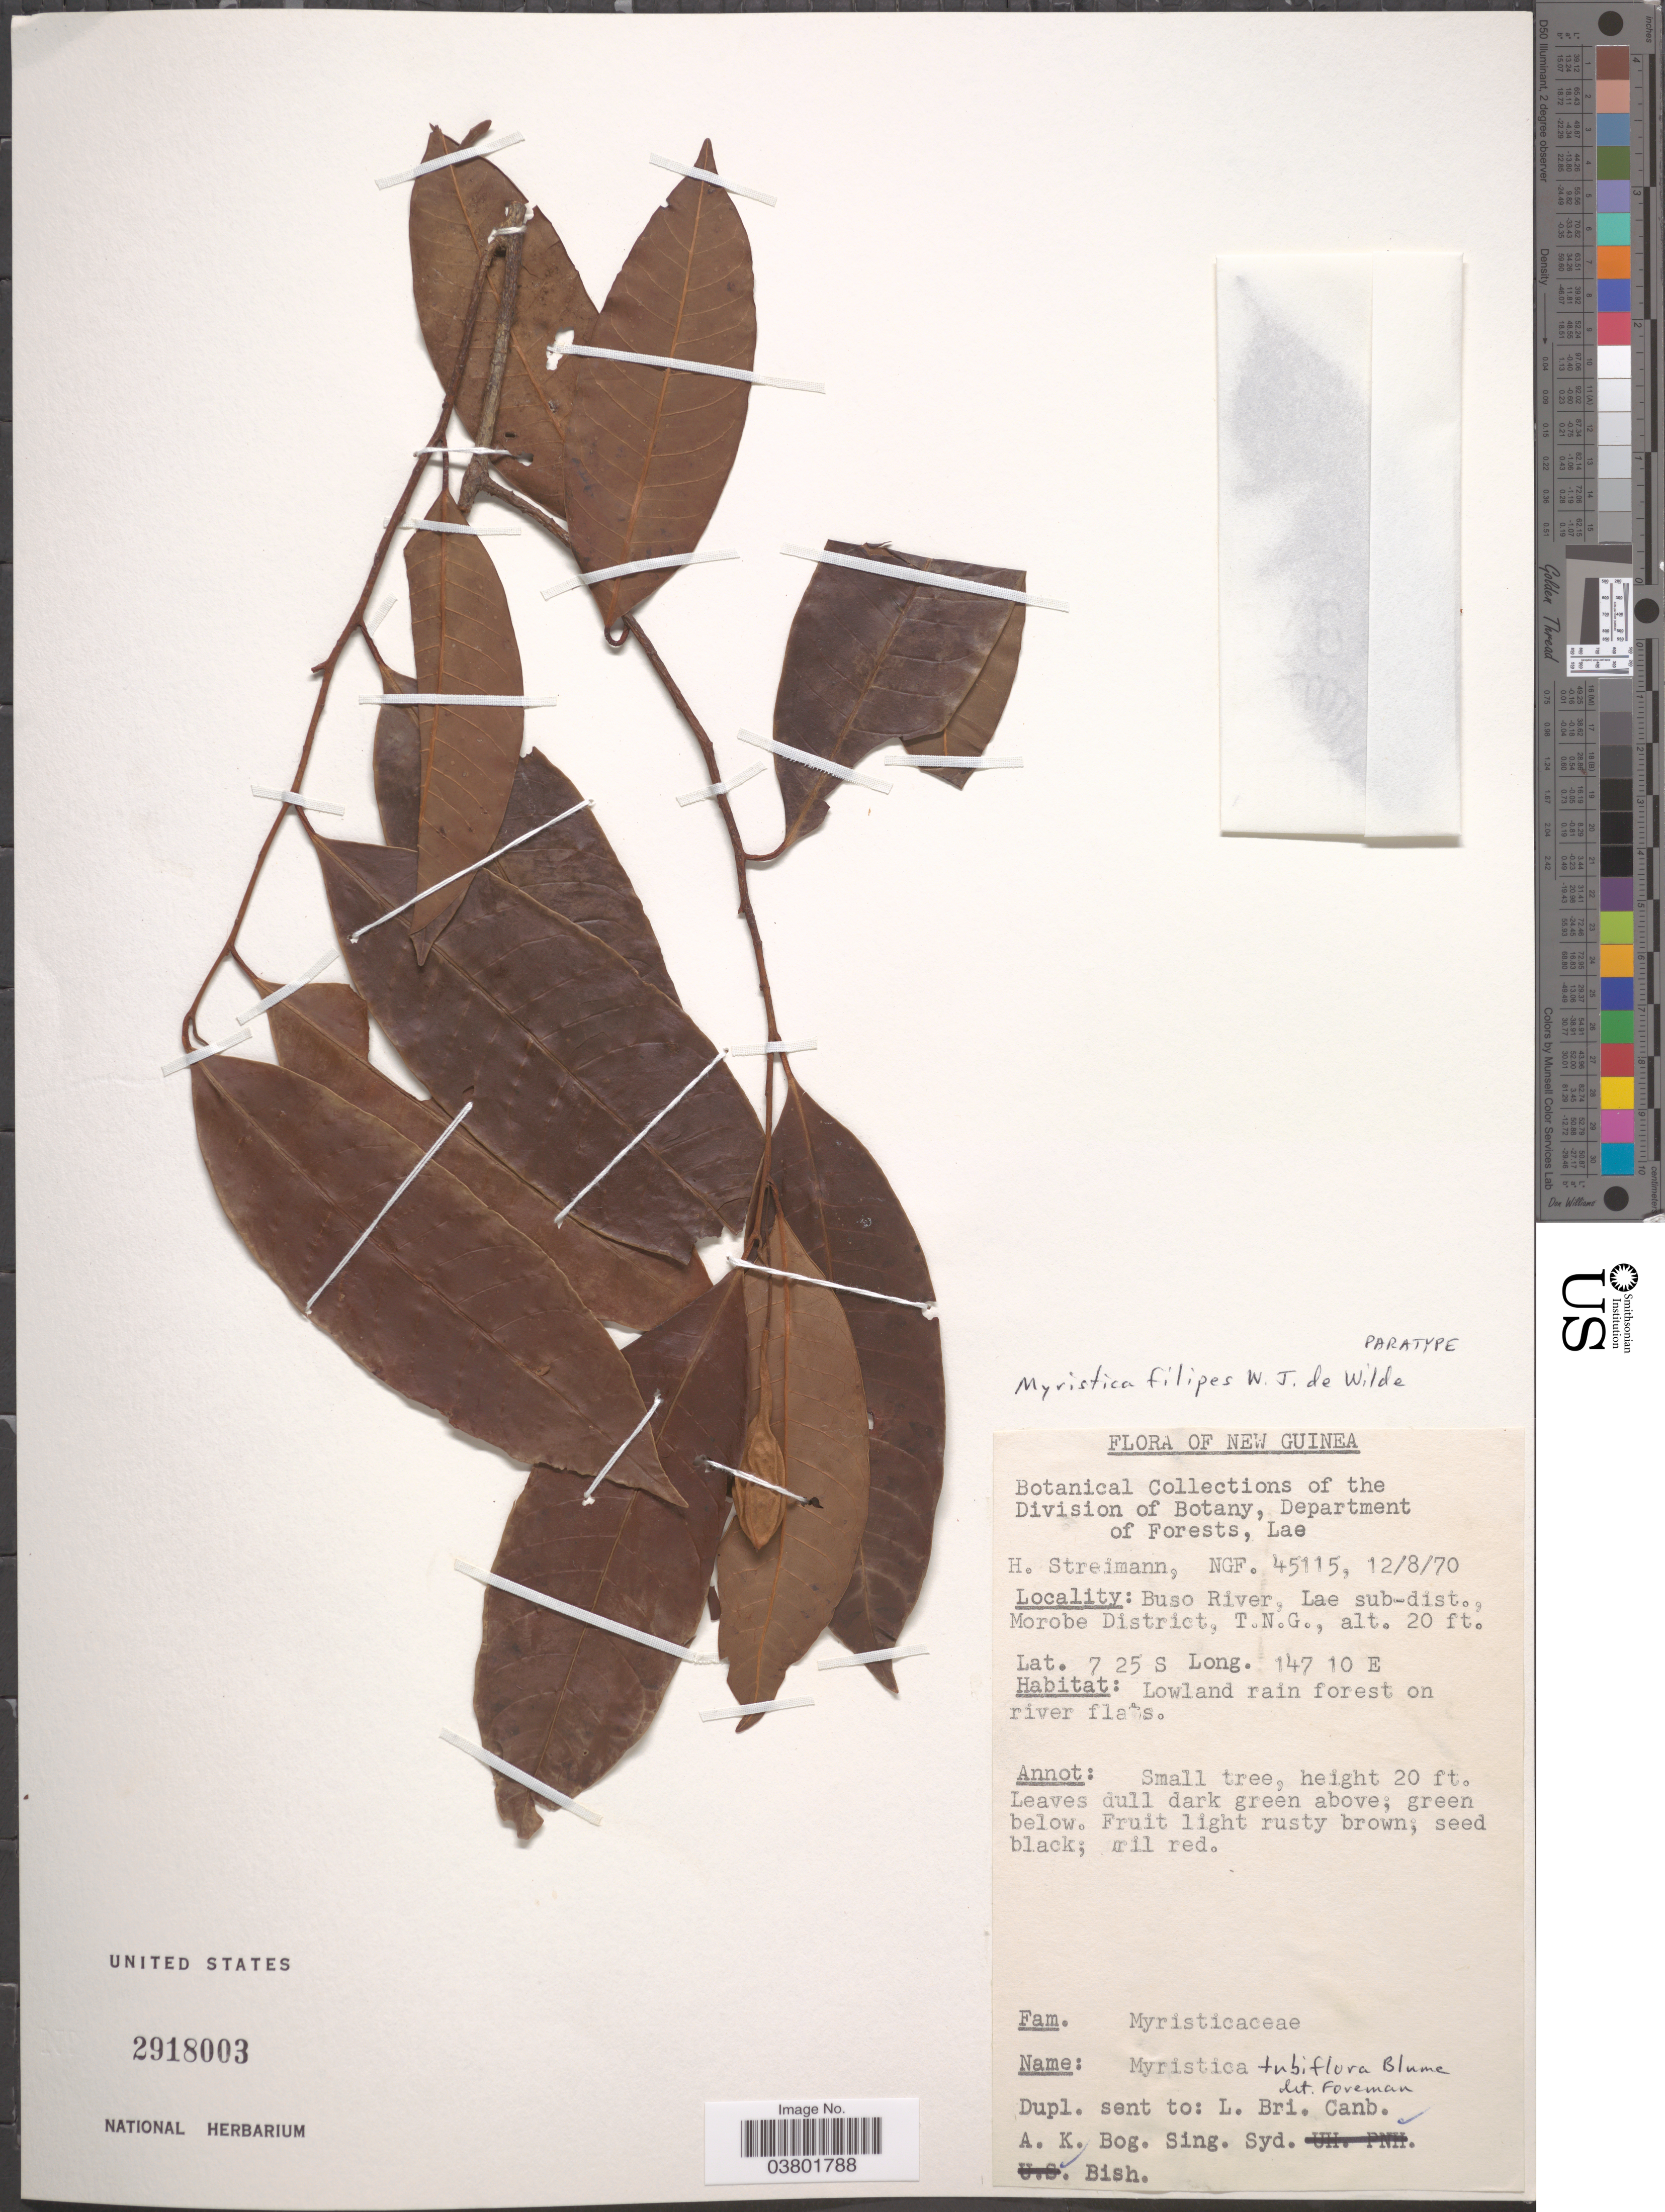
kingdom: Plantae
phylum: Tracheophyta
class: Magnoliopsida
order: Magnoliales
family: Myristicaceae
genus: Myristica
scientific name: Myristica filipes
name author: W.J. de Wilde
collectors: H. Streimann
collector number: NGF45115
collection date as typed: Transcribed d/m/y: 12/8/70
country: Papua New Guinea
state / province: Morobe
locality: New Guinea. Buso River, Lae sub-dist., Morobe District, T.N.G.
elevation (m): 6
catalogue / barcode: US 2918003